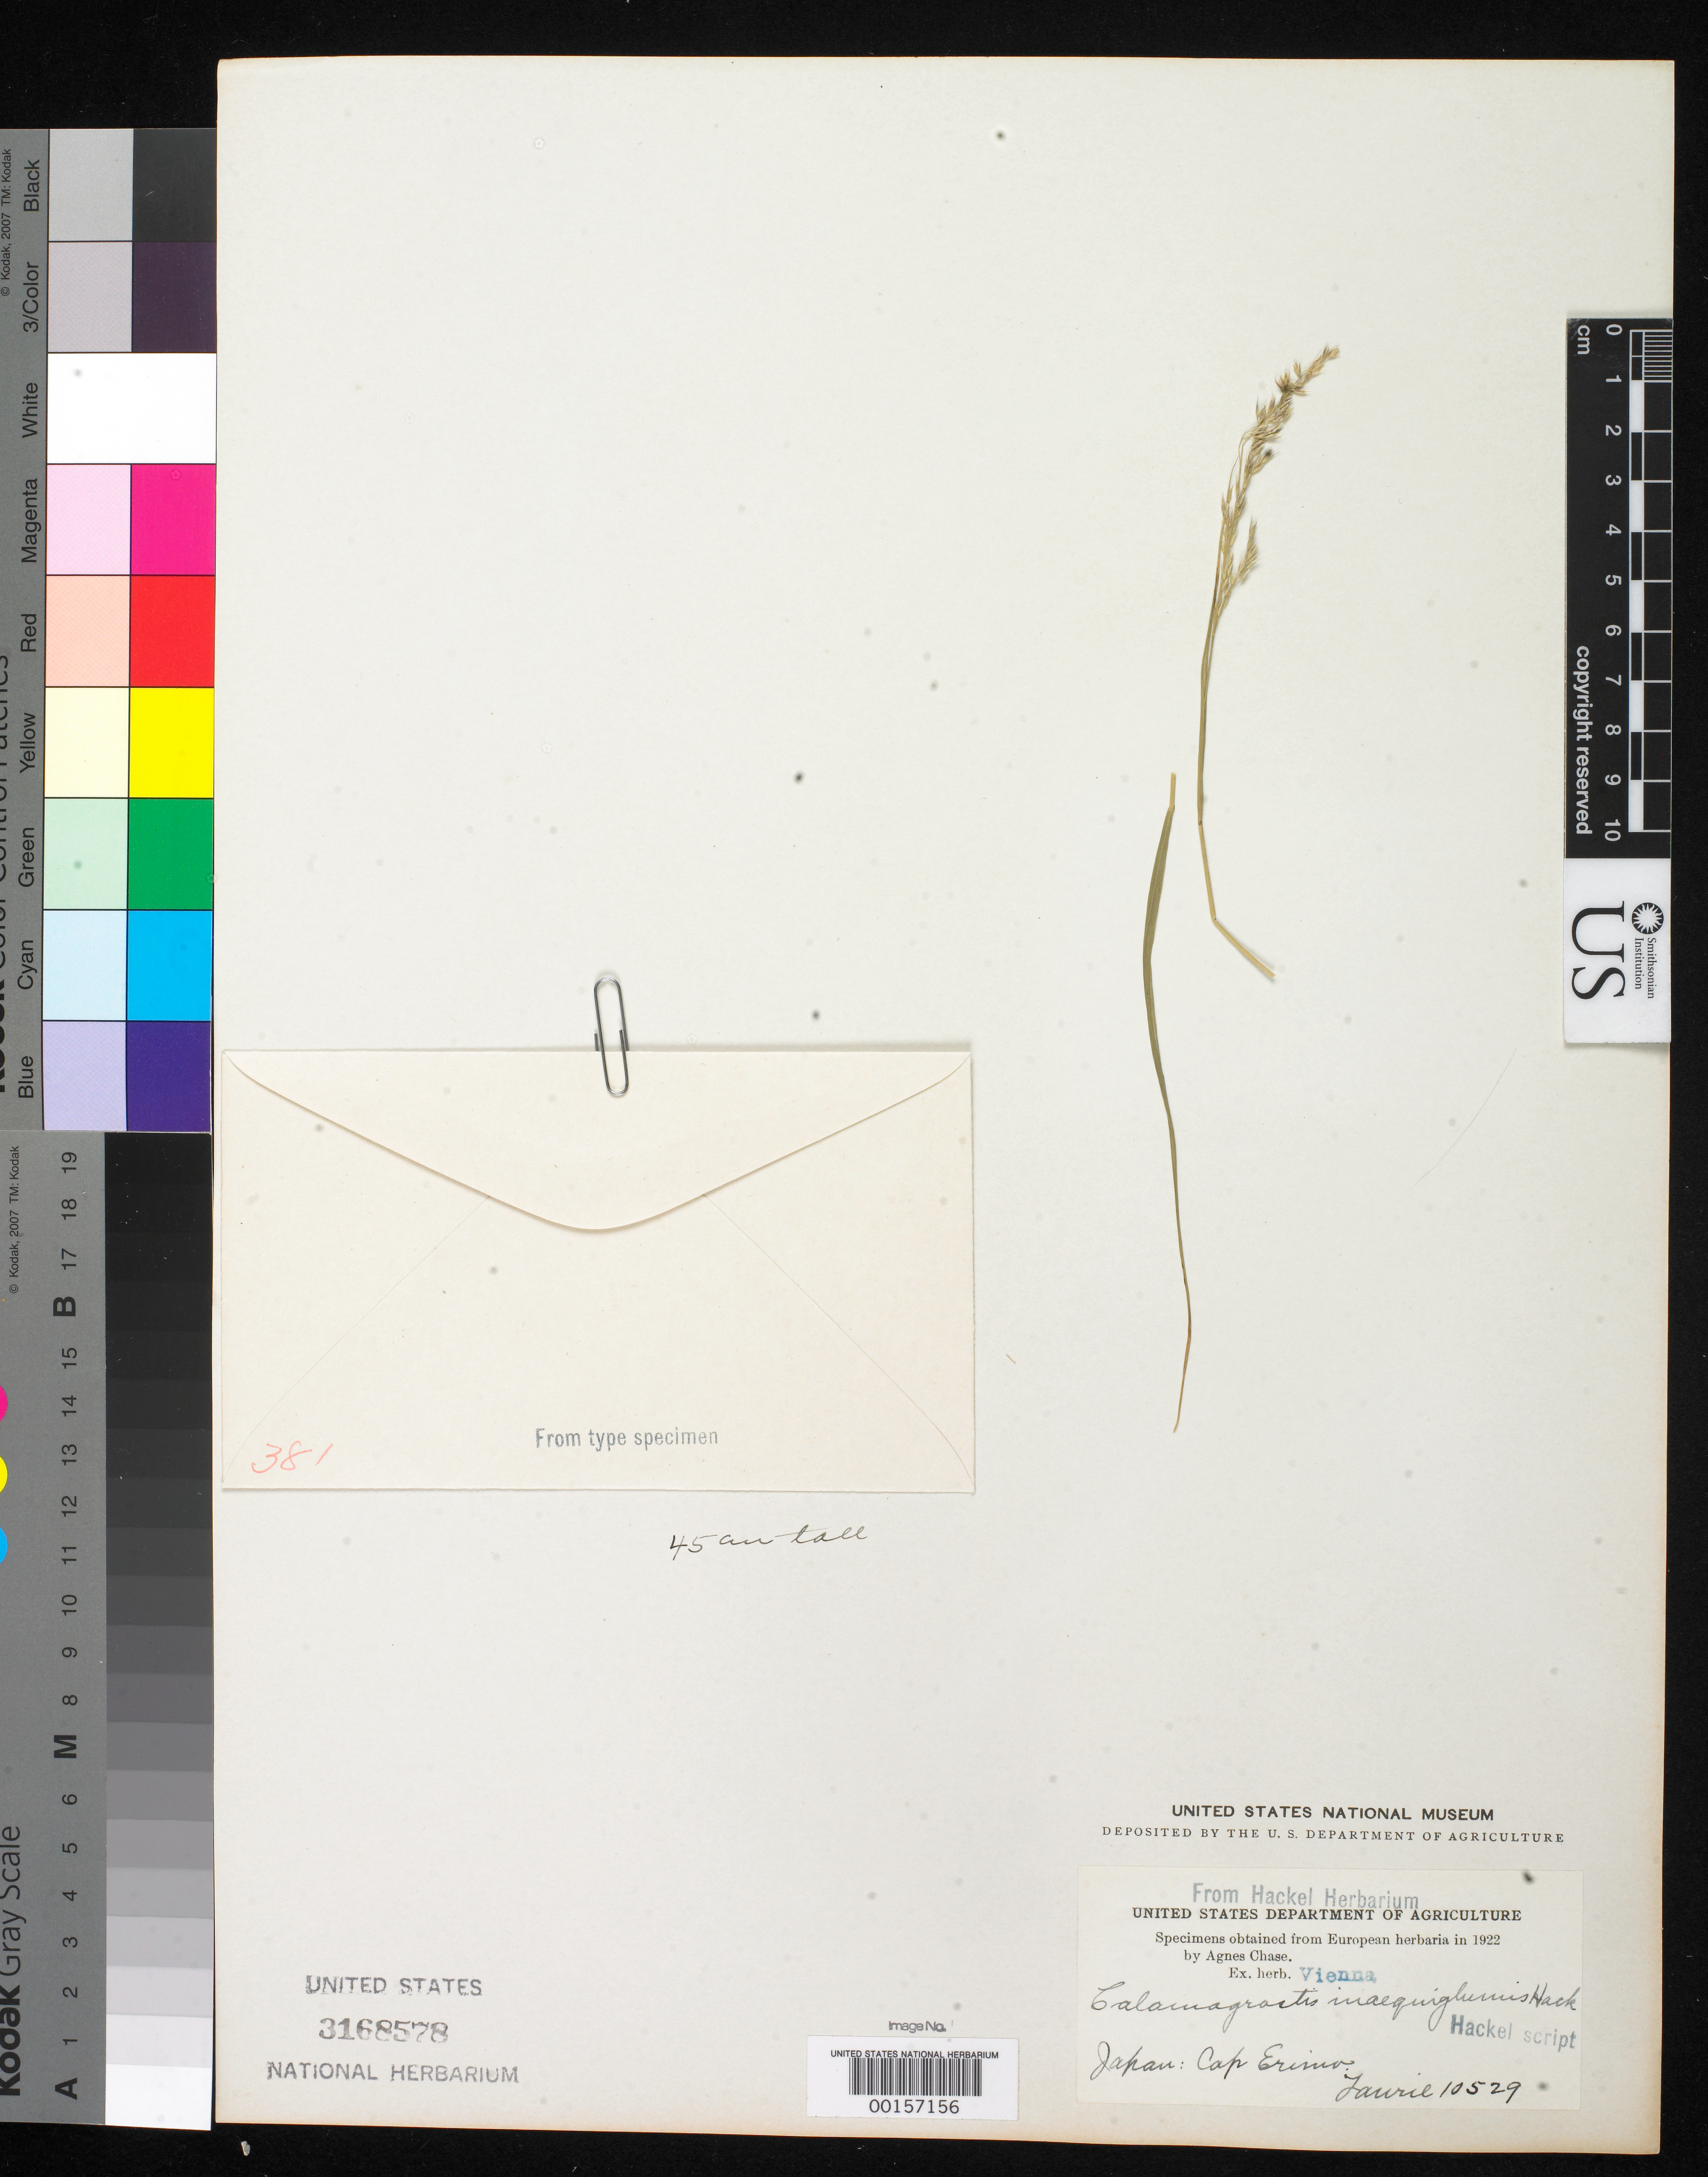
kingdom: Plantae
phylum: Tracheophyta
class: Liliopsida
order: Poales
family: Poaceae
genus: Calamagrostis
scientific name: Calamagrostis inaequiglumis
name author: Hack.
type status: Type Fragment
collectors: U. Faurie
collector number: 10529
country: Japan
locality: Cap. Erimo.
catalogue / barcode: US 3168578